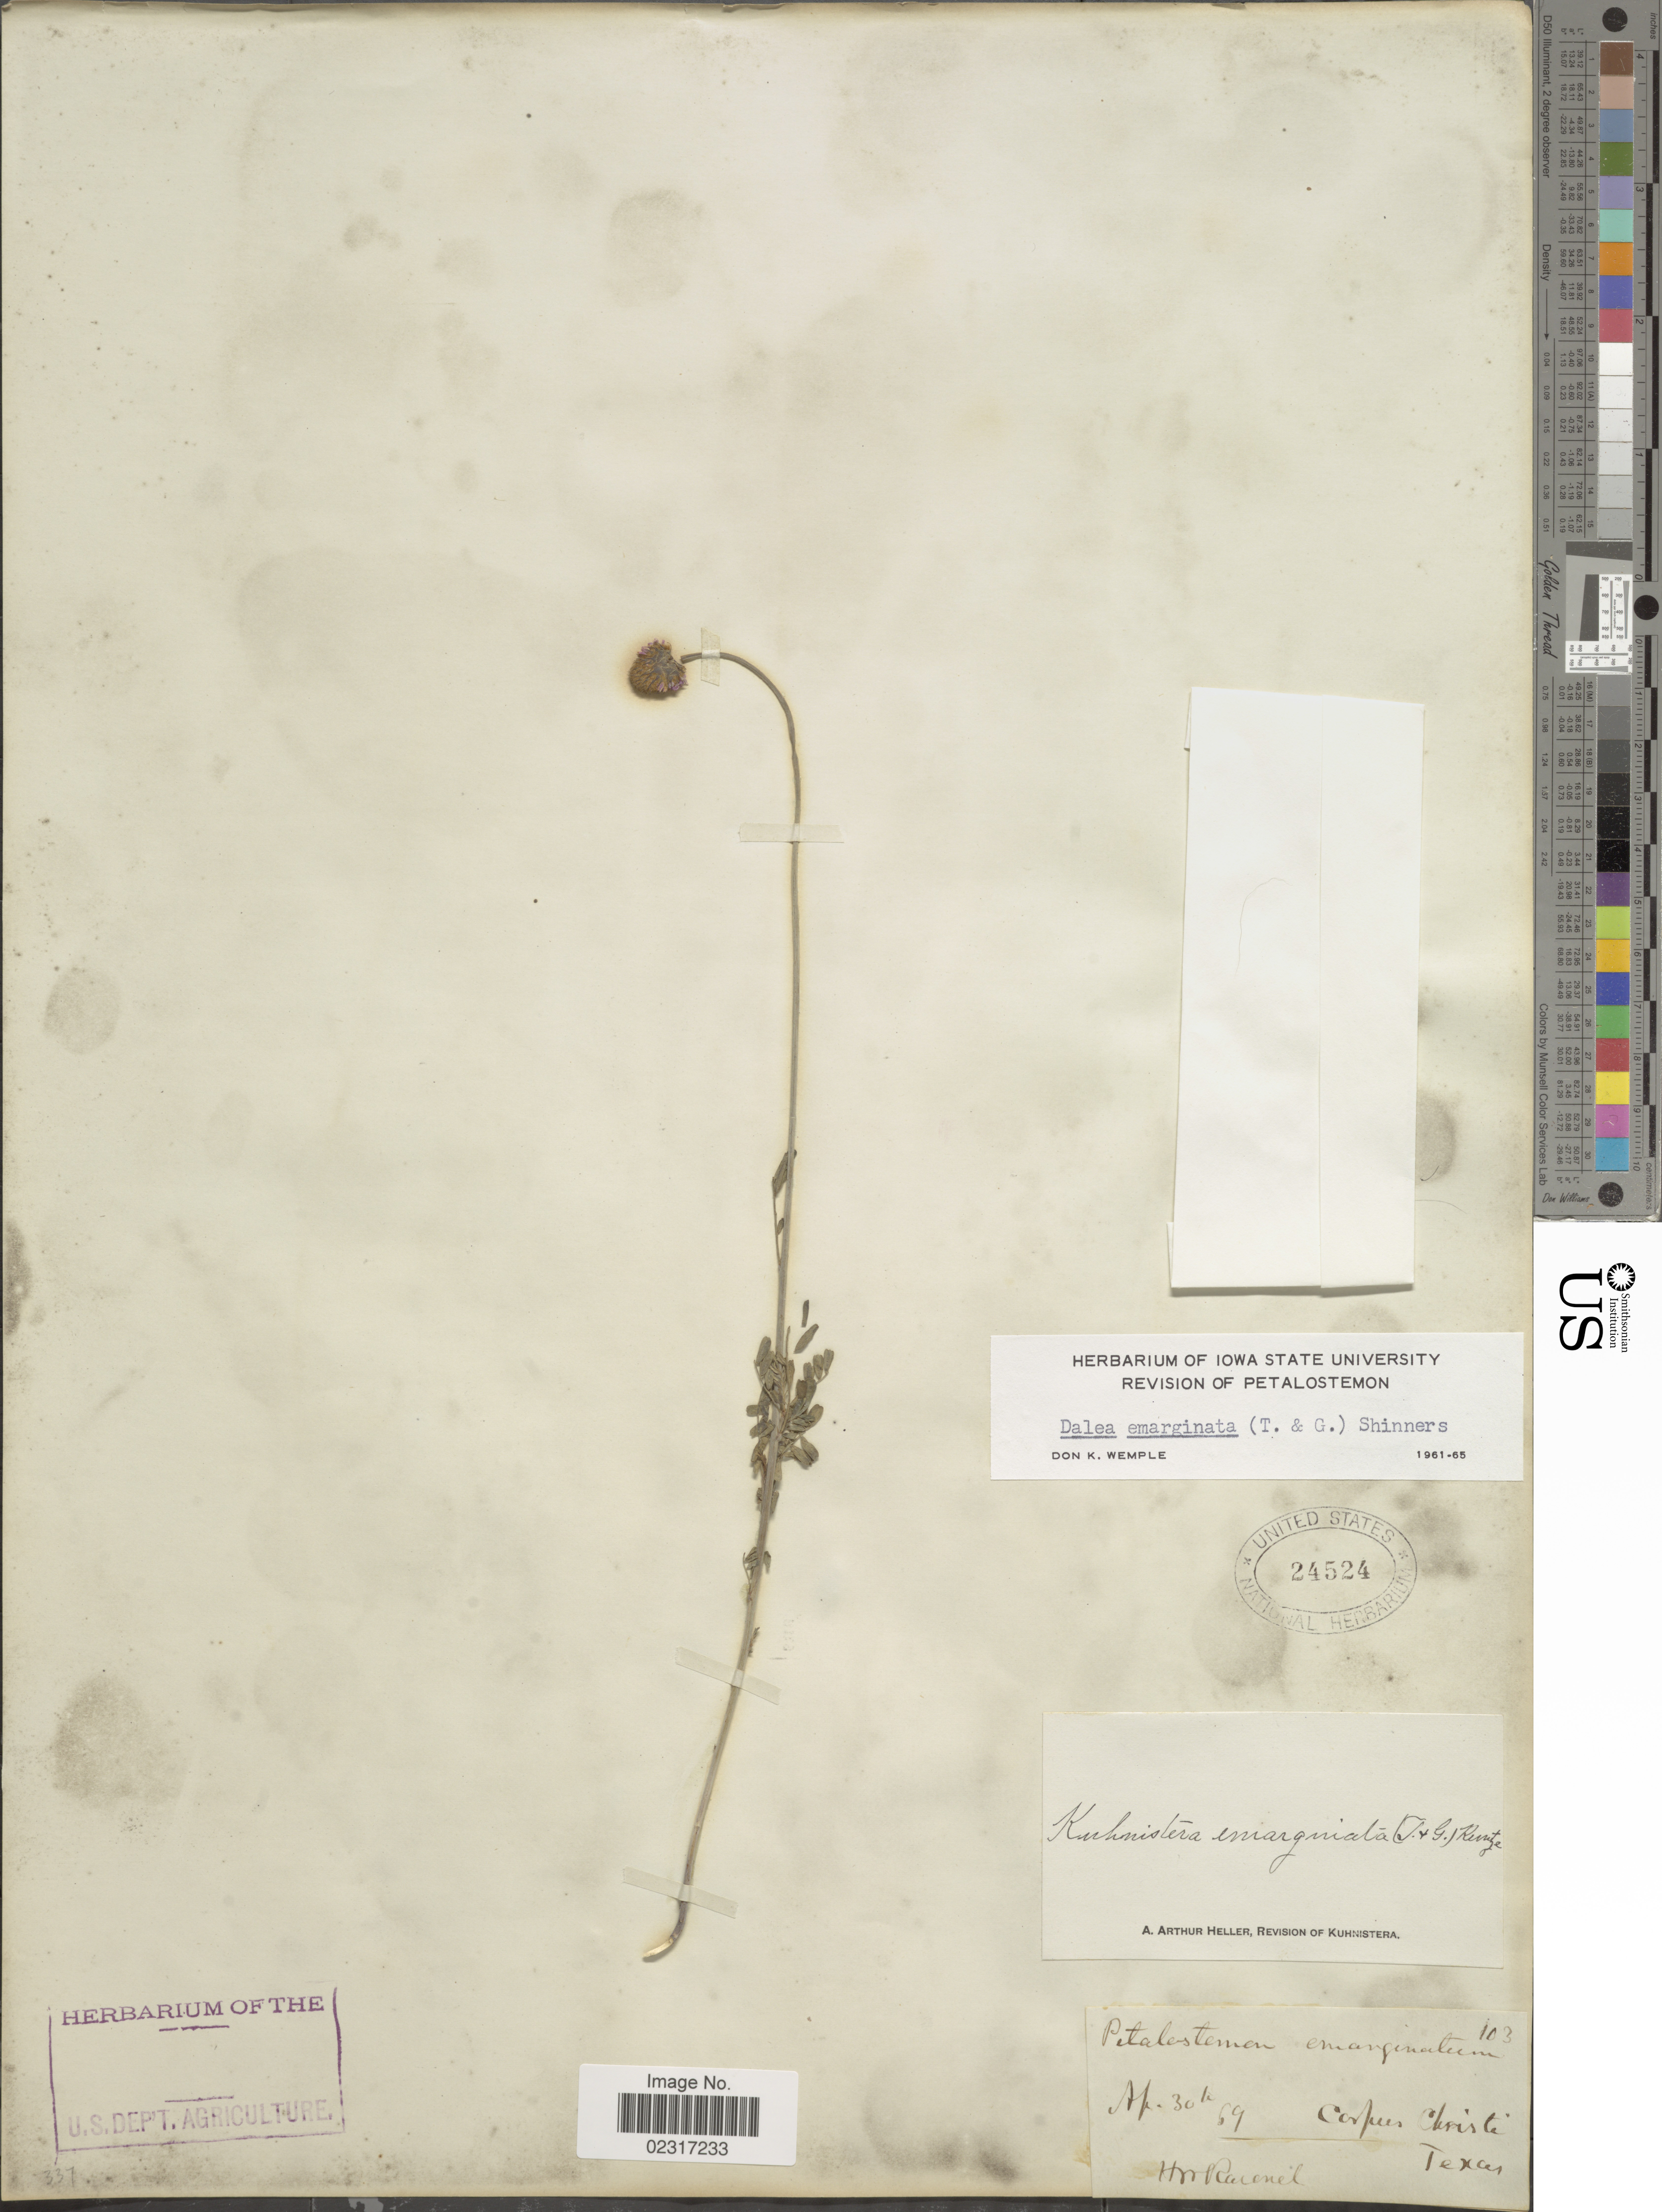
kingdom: Plantae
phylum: Tracheophyta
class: Magnoliopsida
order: Fabales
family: Fabaceae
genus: Dalea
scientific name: Dalea emarginata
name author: (Torr. & A. Gray) Shinners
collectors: H. Ravenel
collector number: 103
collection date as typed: Transcribed d/m/y: 30/4/69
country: United States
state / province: Texas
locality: Corpus Christi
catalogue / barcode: US 24524